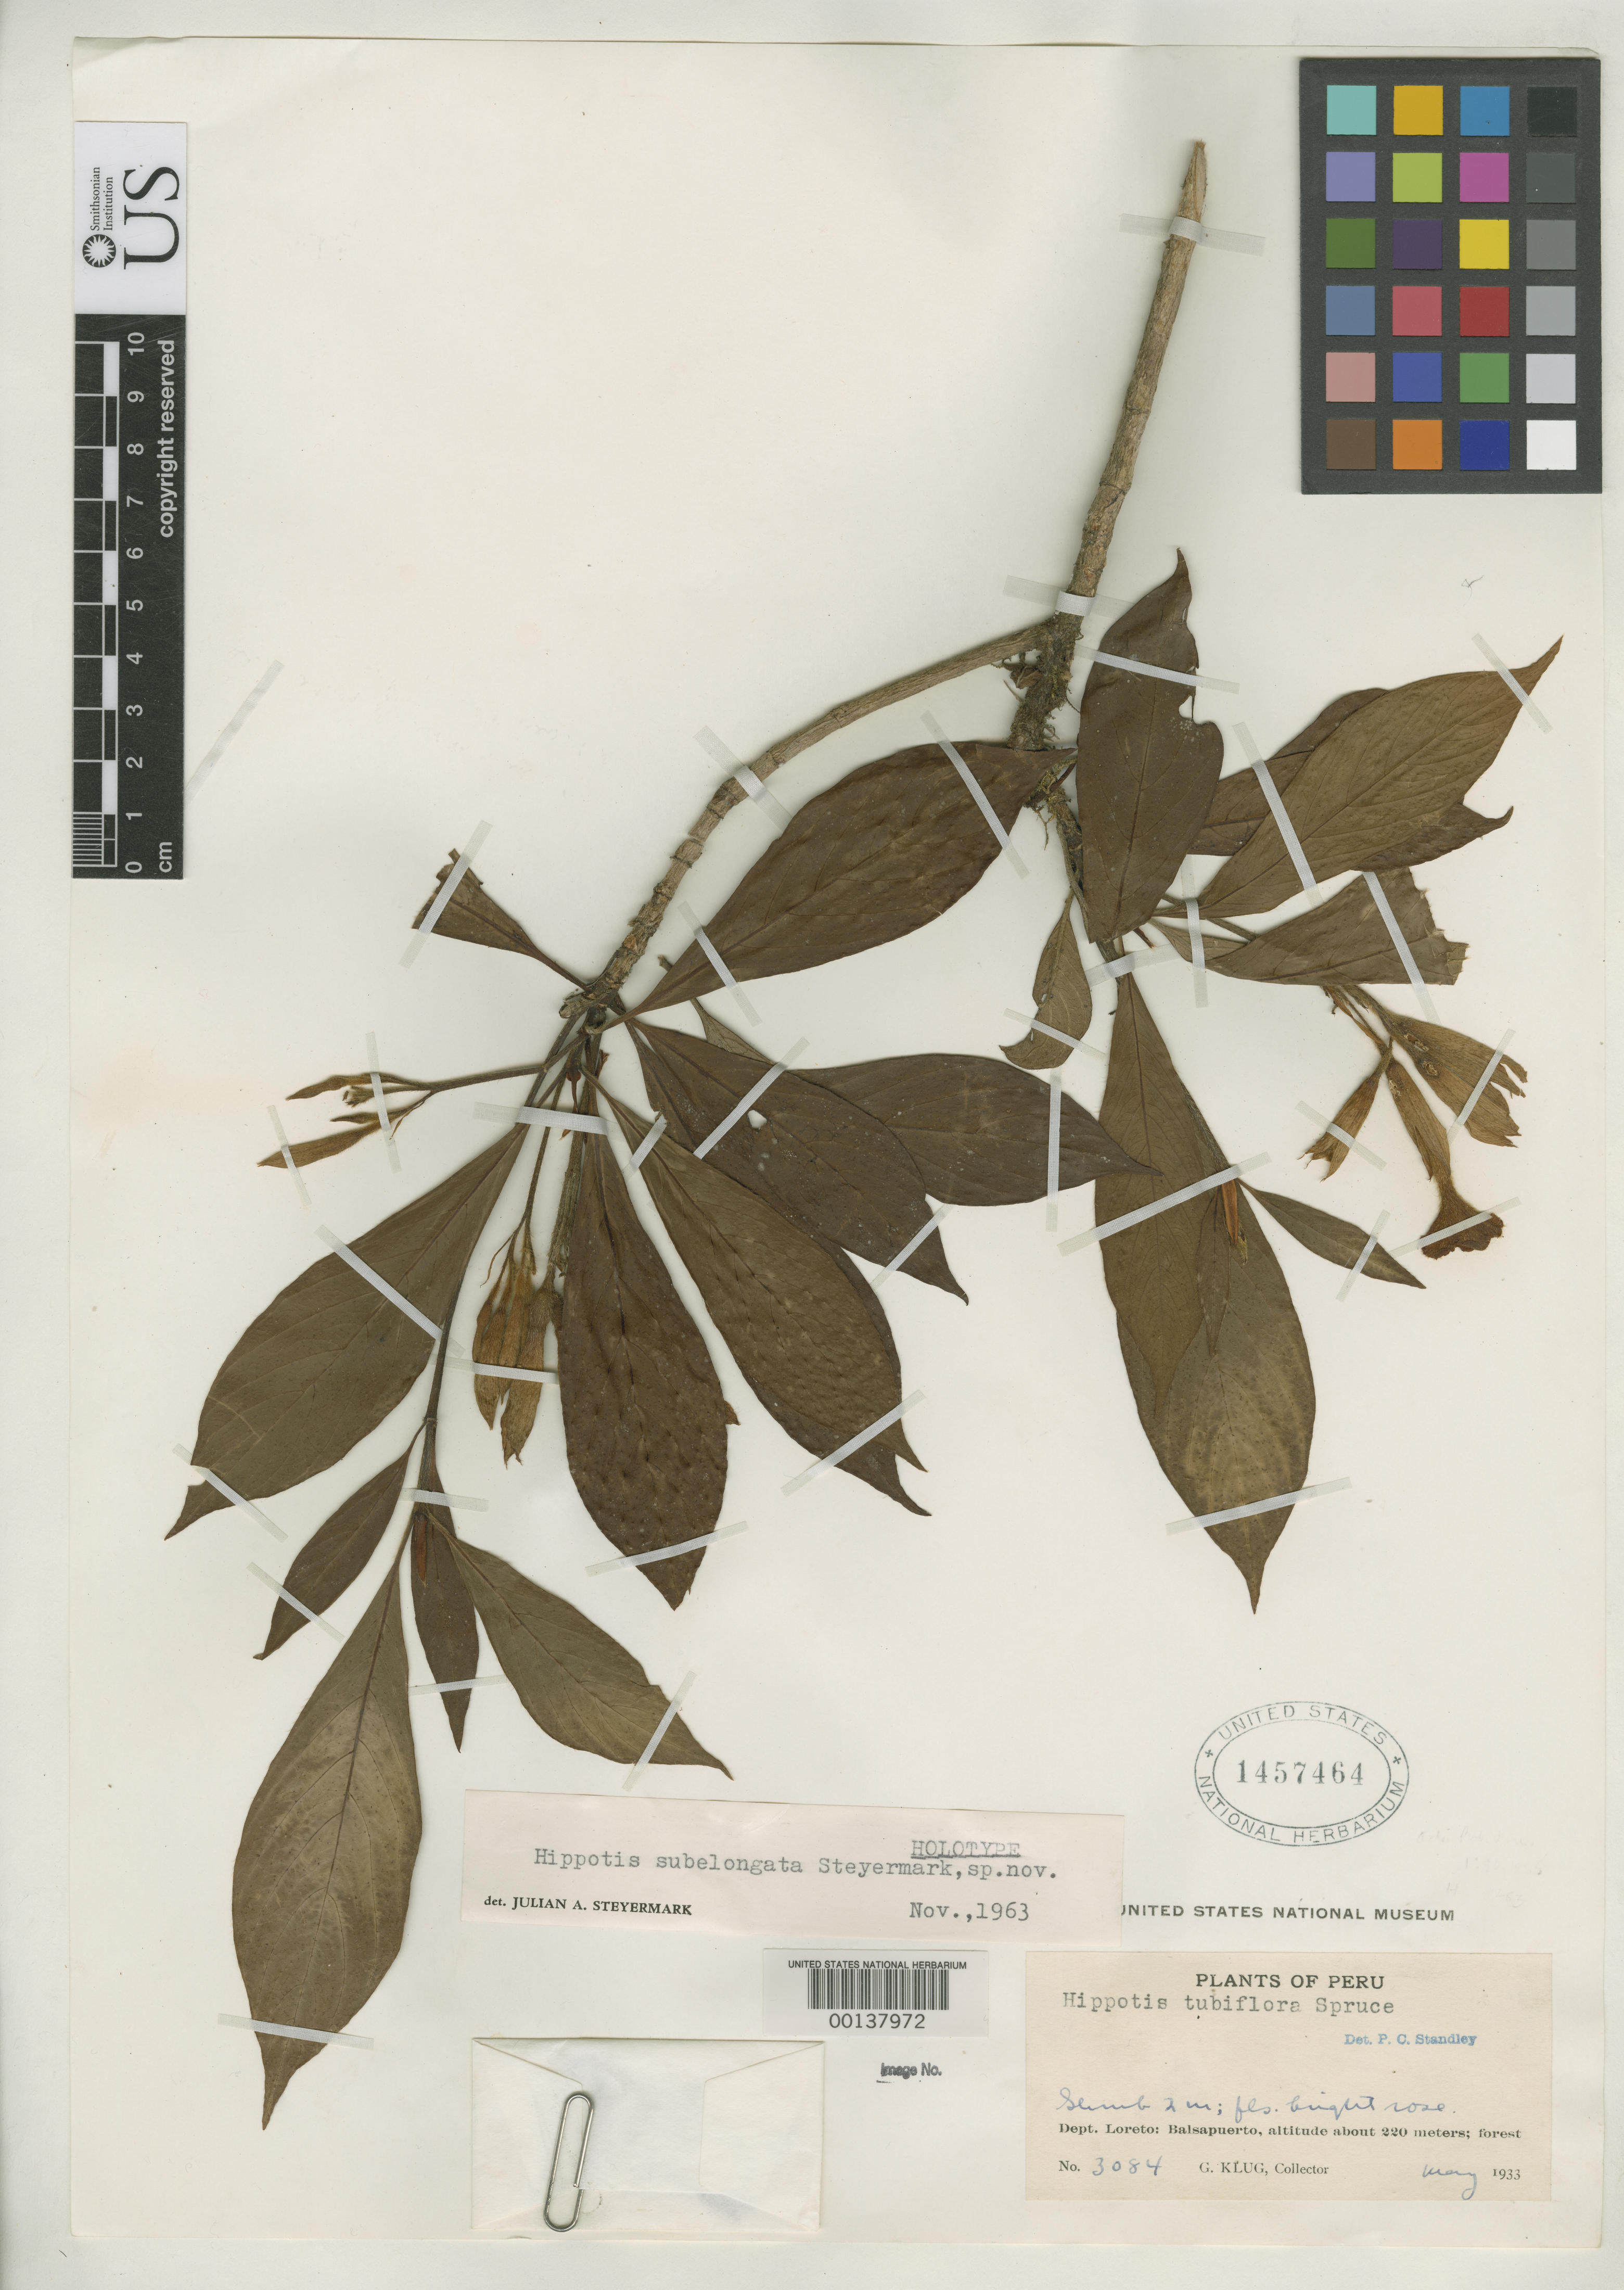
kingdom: Plantae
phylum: Tracheophyta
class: Magnoliopsida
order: Gentianales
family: Rubiaceae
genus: Hippotis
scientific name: Hippotis subelongata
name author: Steyerm.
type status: Holotype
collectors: G. Klug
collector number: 3084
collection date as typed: May 1933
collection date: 1933-05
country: Peru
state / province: Loreto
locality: Balsapuerto.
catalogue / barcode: US 1457464